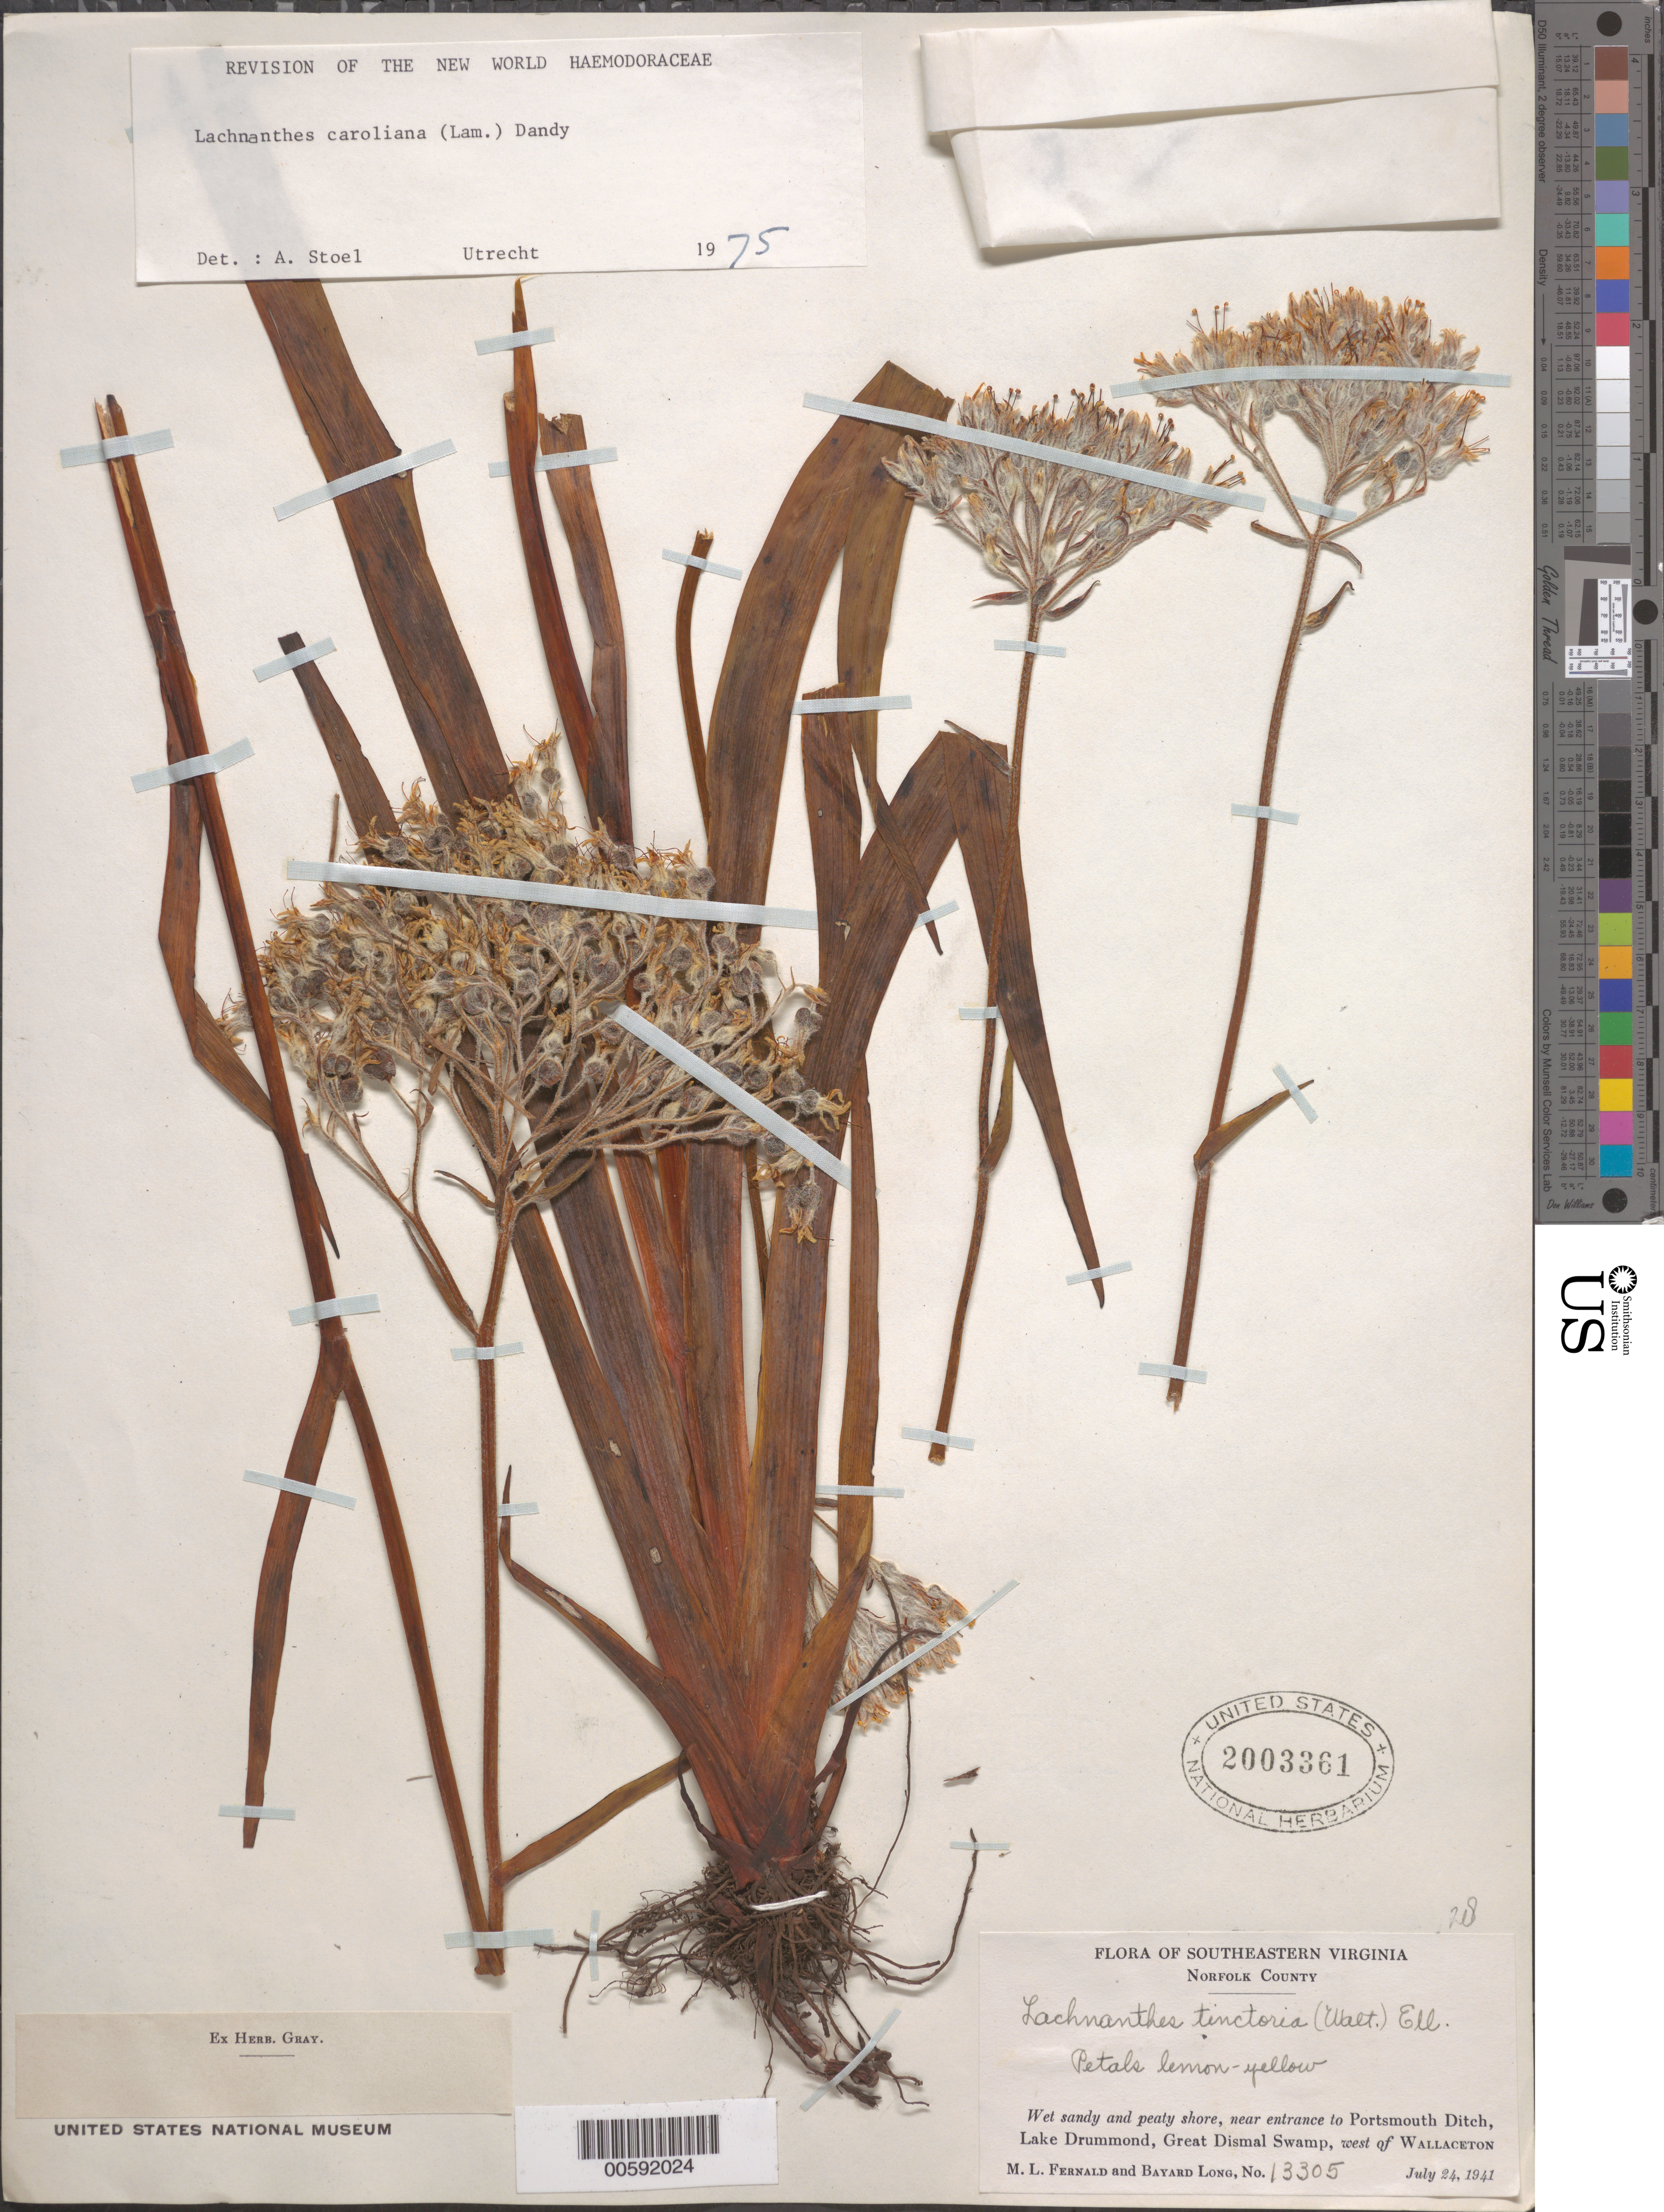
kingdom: Plantae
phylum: Tracheophyta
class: Liliopsida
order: Commelinales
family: Haemodoraceae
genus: Lachnanthes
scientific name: Lachnanthes caroliniana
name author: (Lam.) Dandy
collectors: M. L. Fernald & B. Long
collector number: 13305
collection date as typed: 24 Jul 1941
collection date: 1941-07-24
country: United States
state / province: Virginia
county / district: City of Chesapeake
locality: Norfolk County, near entrance to Portsmouth Ditch, Lake Drummond, Great Dismal Swamp, W of Wallaceton. [Norfolk County is now part of Chesapeake City.]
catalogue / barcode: US 2003361